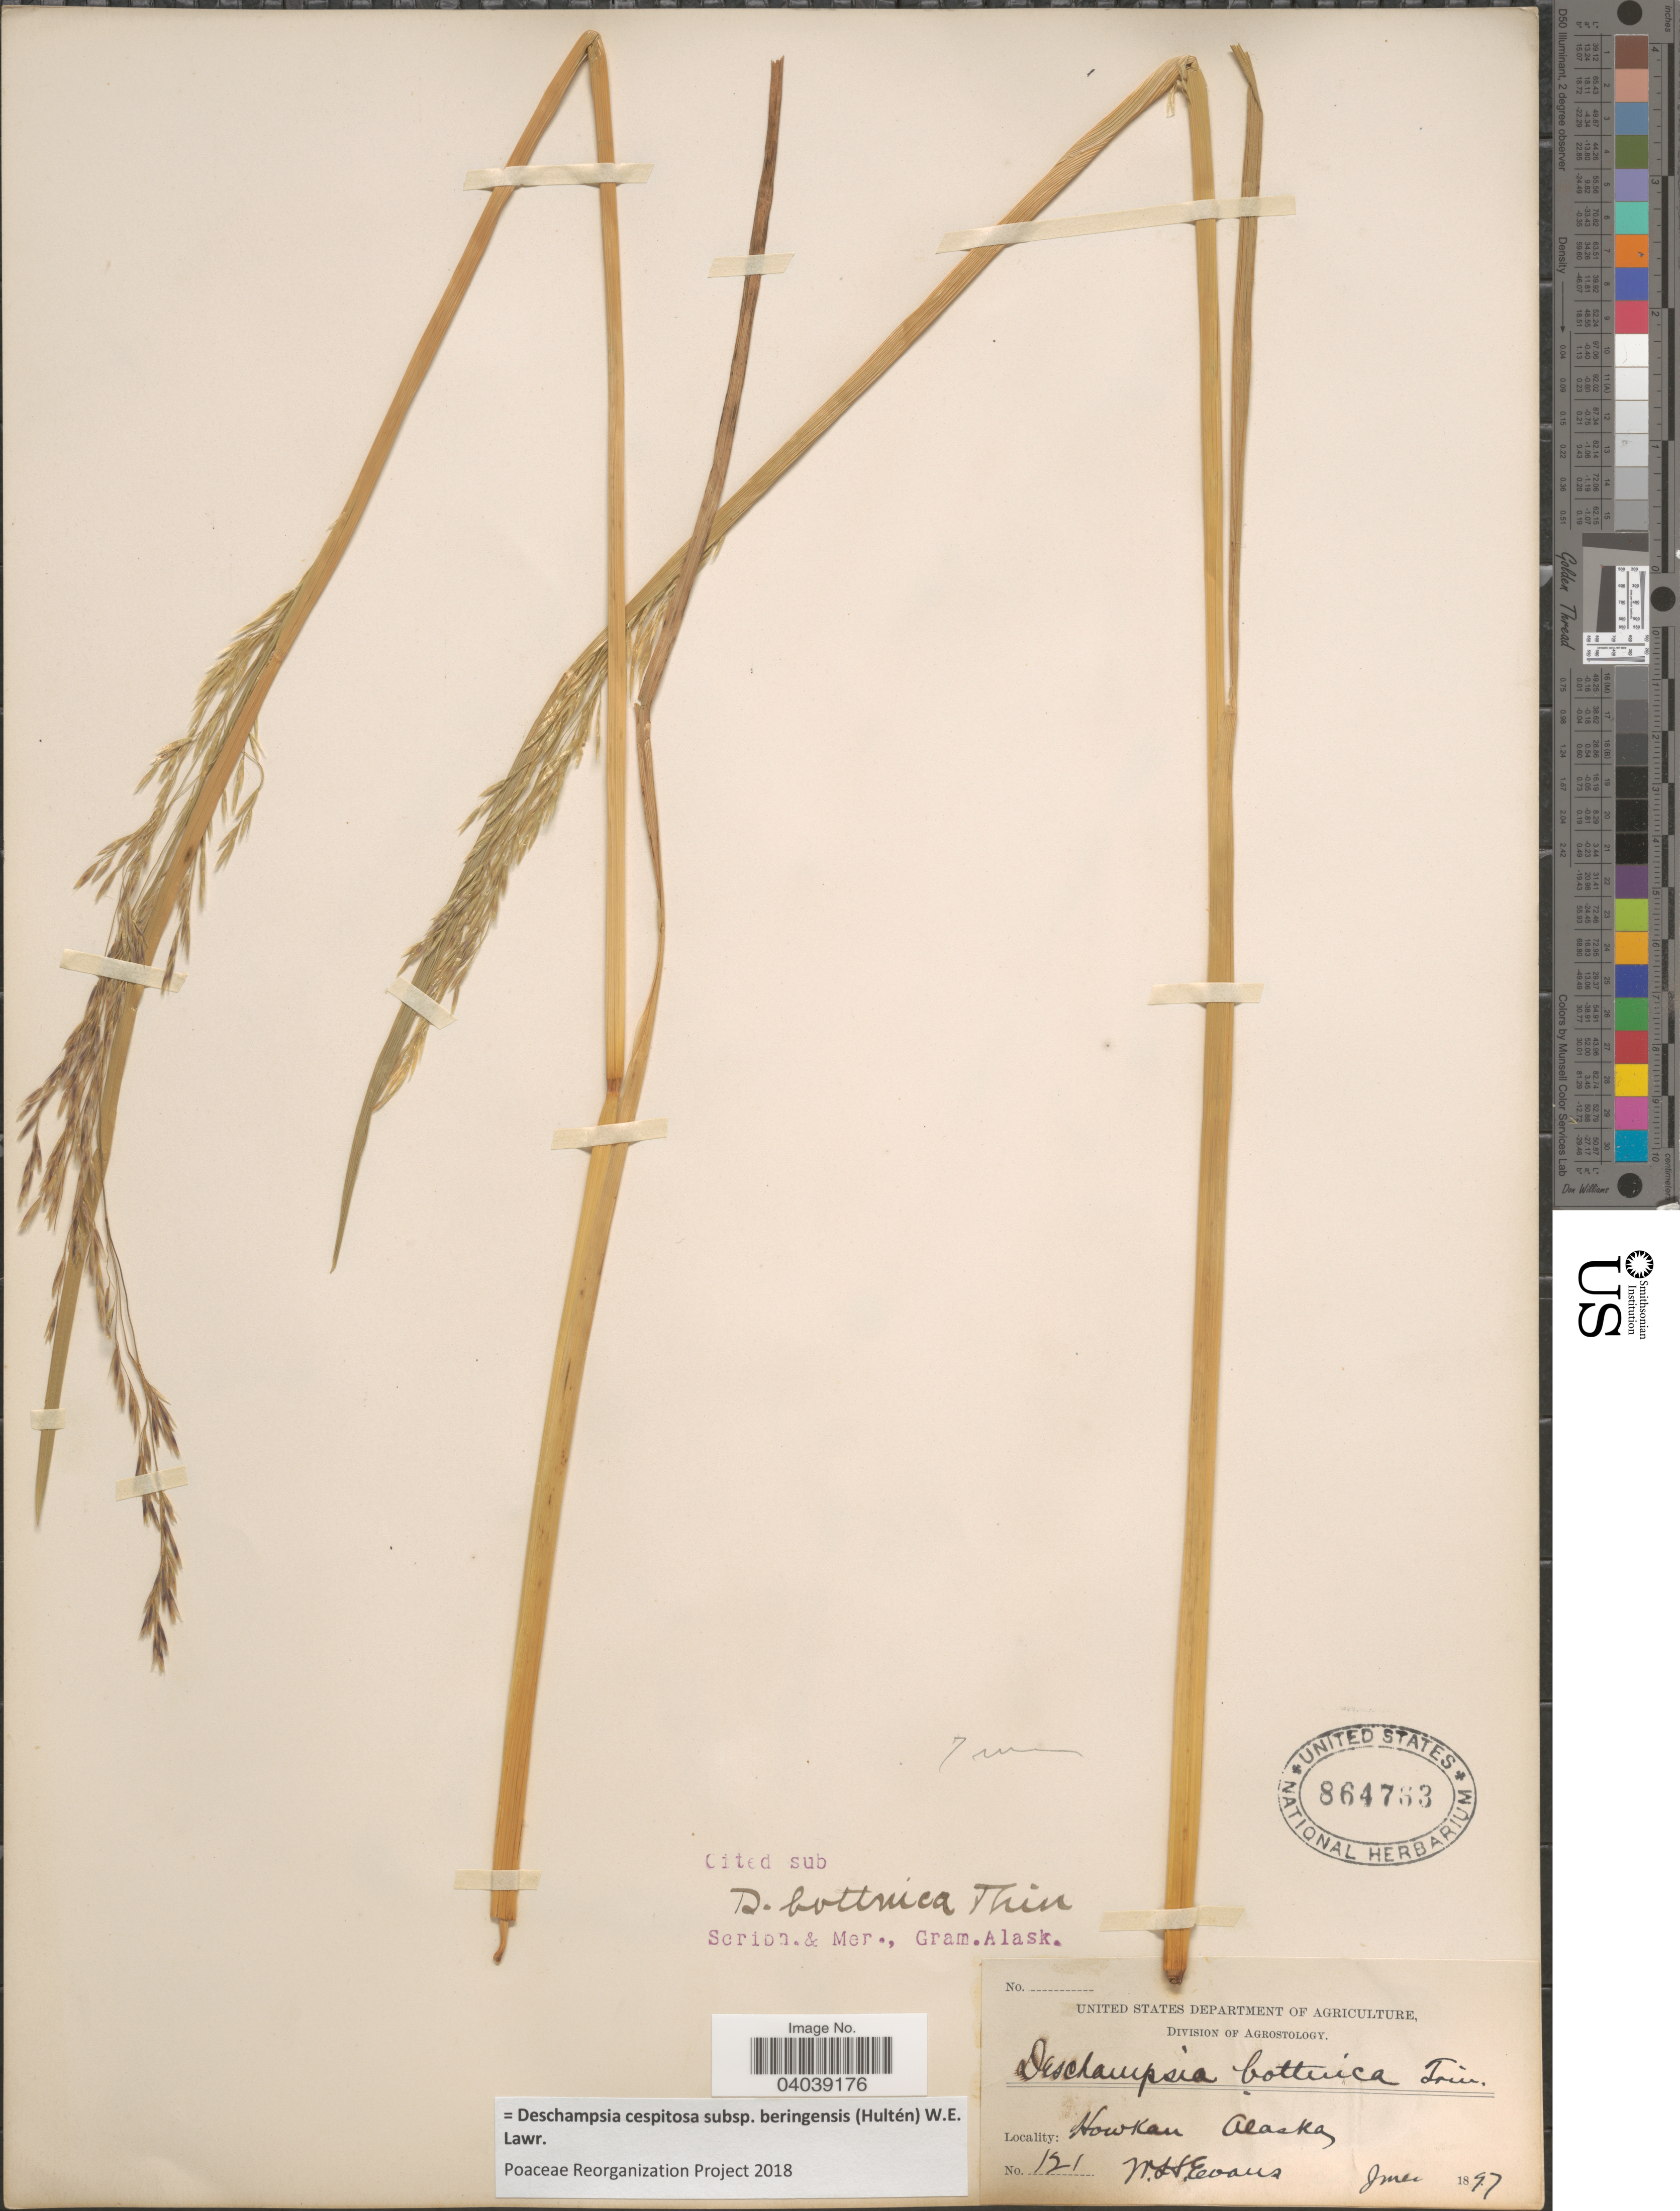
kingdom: Plantae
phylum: Tracheophyta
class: Liliopsida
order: Poales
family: Poaceae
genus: Deschampsia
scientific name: Deschampsia cespitosa subsp. beringensis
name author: (Hultén) Lawrence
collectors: W. H. Evans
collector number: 121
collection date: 1897-06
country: United States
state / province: Alaska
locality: Howkan.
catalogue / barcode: US 864763